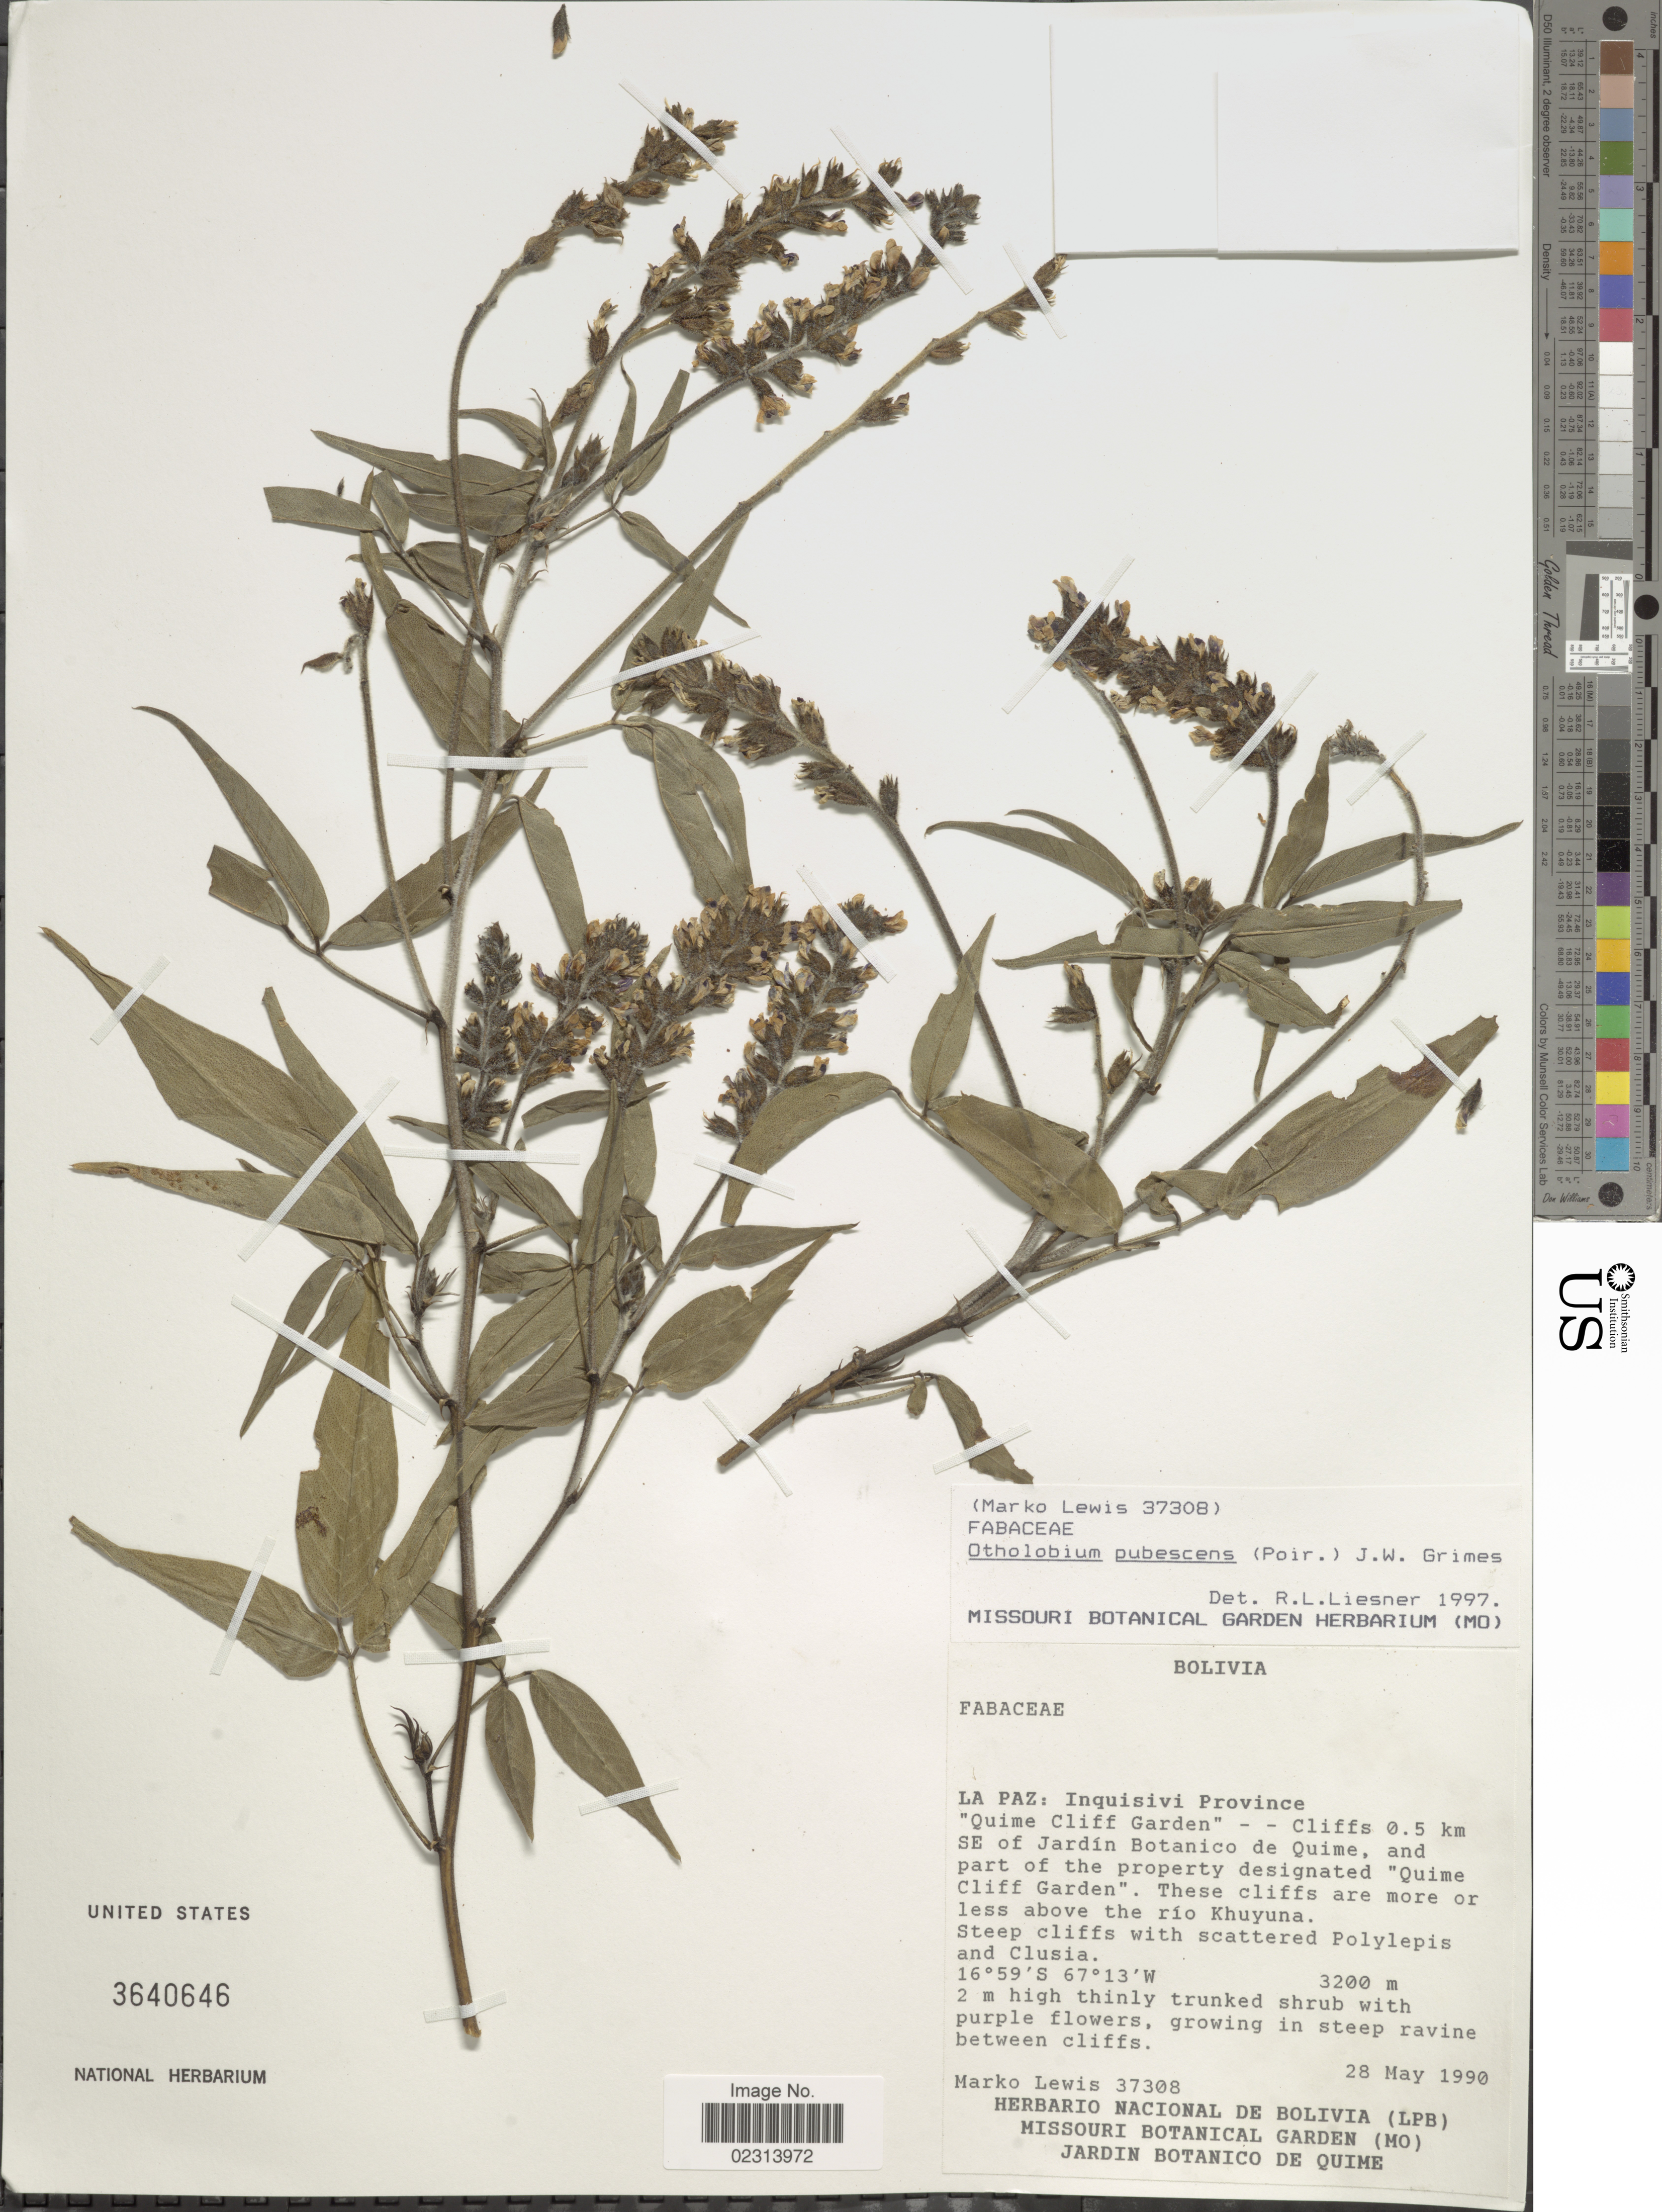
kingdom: Plantae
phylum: Tracheophyta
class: Magnoliopsida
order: Fabales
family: Fabaceae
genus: Otholobium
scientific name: Otholobium pubescens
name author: (Poir.) J.W. Grimes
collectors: M. A. Lewis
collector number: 37308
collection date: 1990-05-28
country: Bolivia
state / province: La Paz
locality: La Paz: Inquisivi Province, "Quime Cliff Garden", Cliffs 0.5 km SE of Jardin Botanico de Quime, and part of the property designated "Quime Cliff Garden" These cliffs are more or less above the rio Khuyuan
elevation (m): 3200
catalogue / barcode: US 3640646